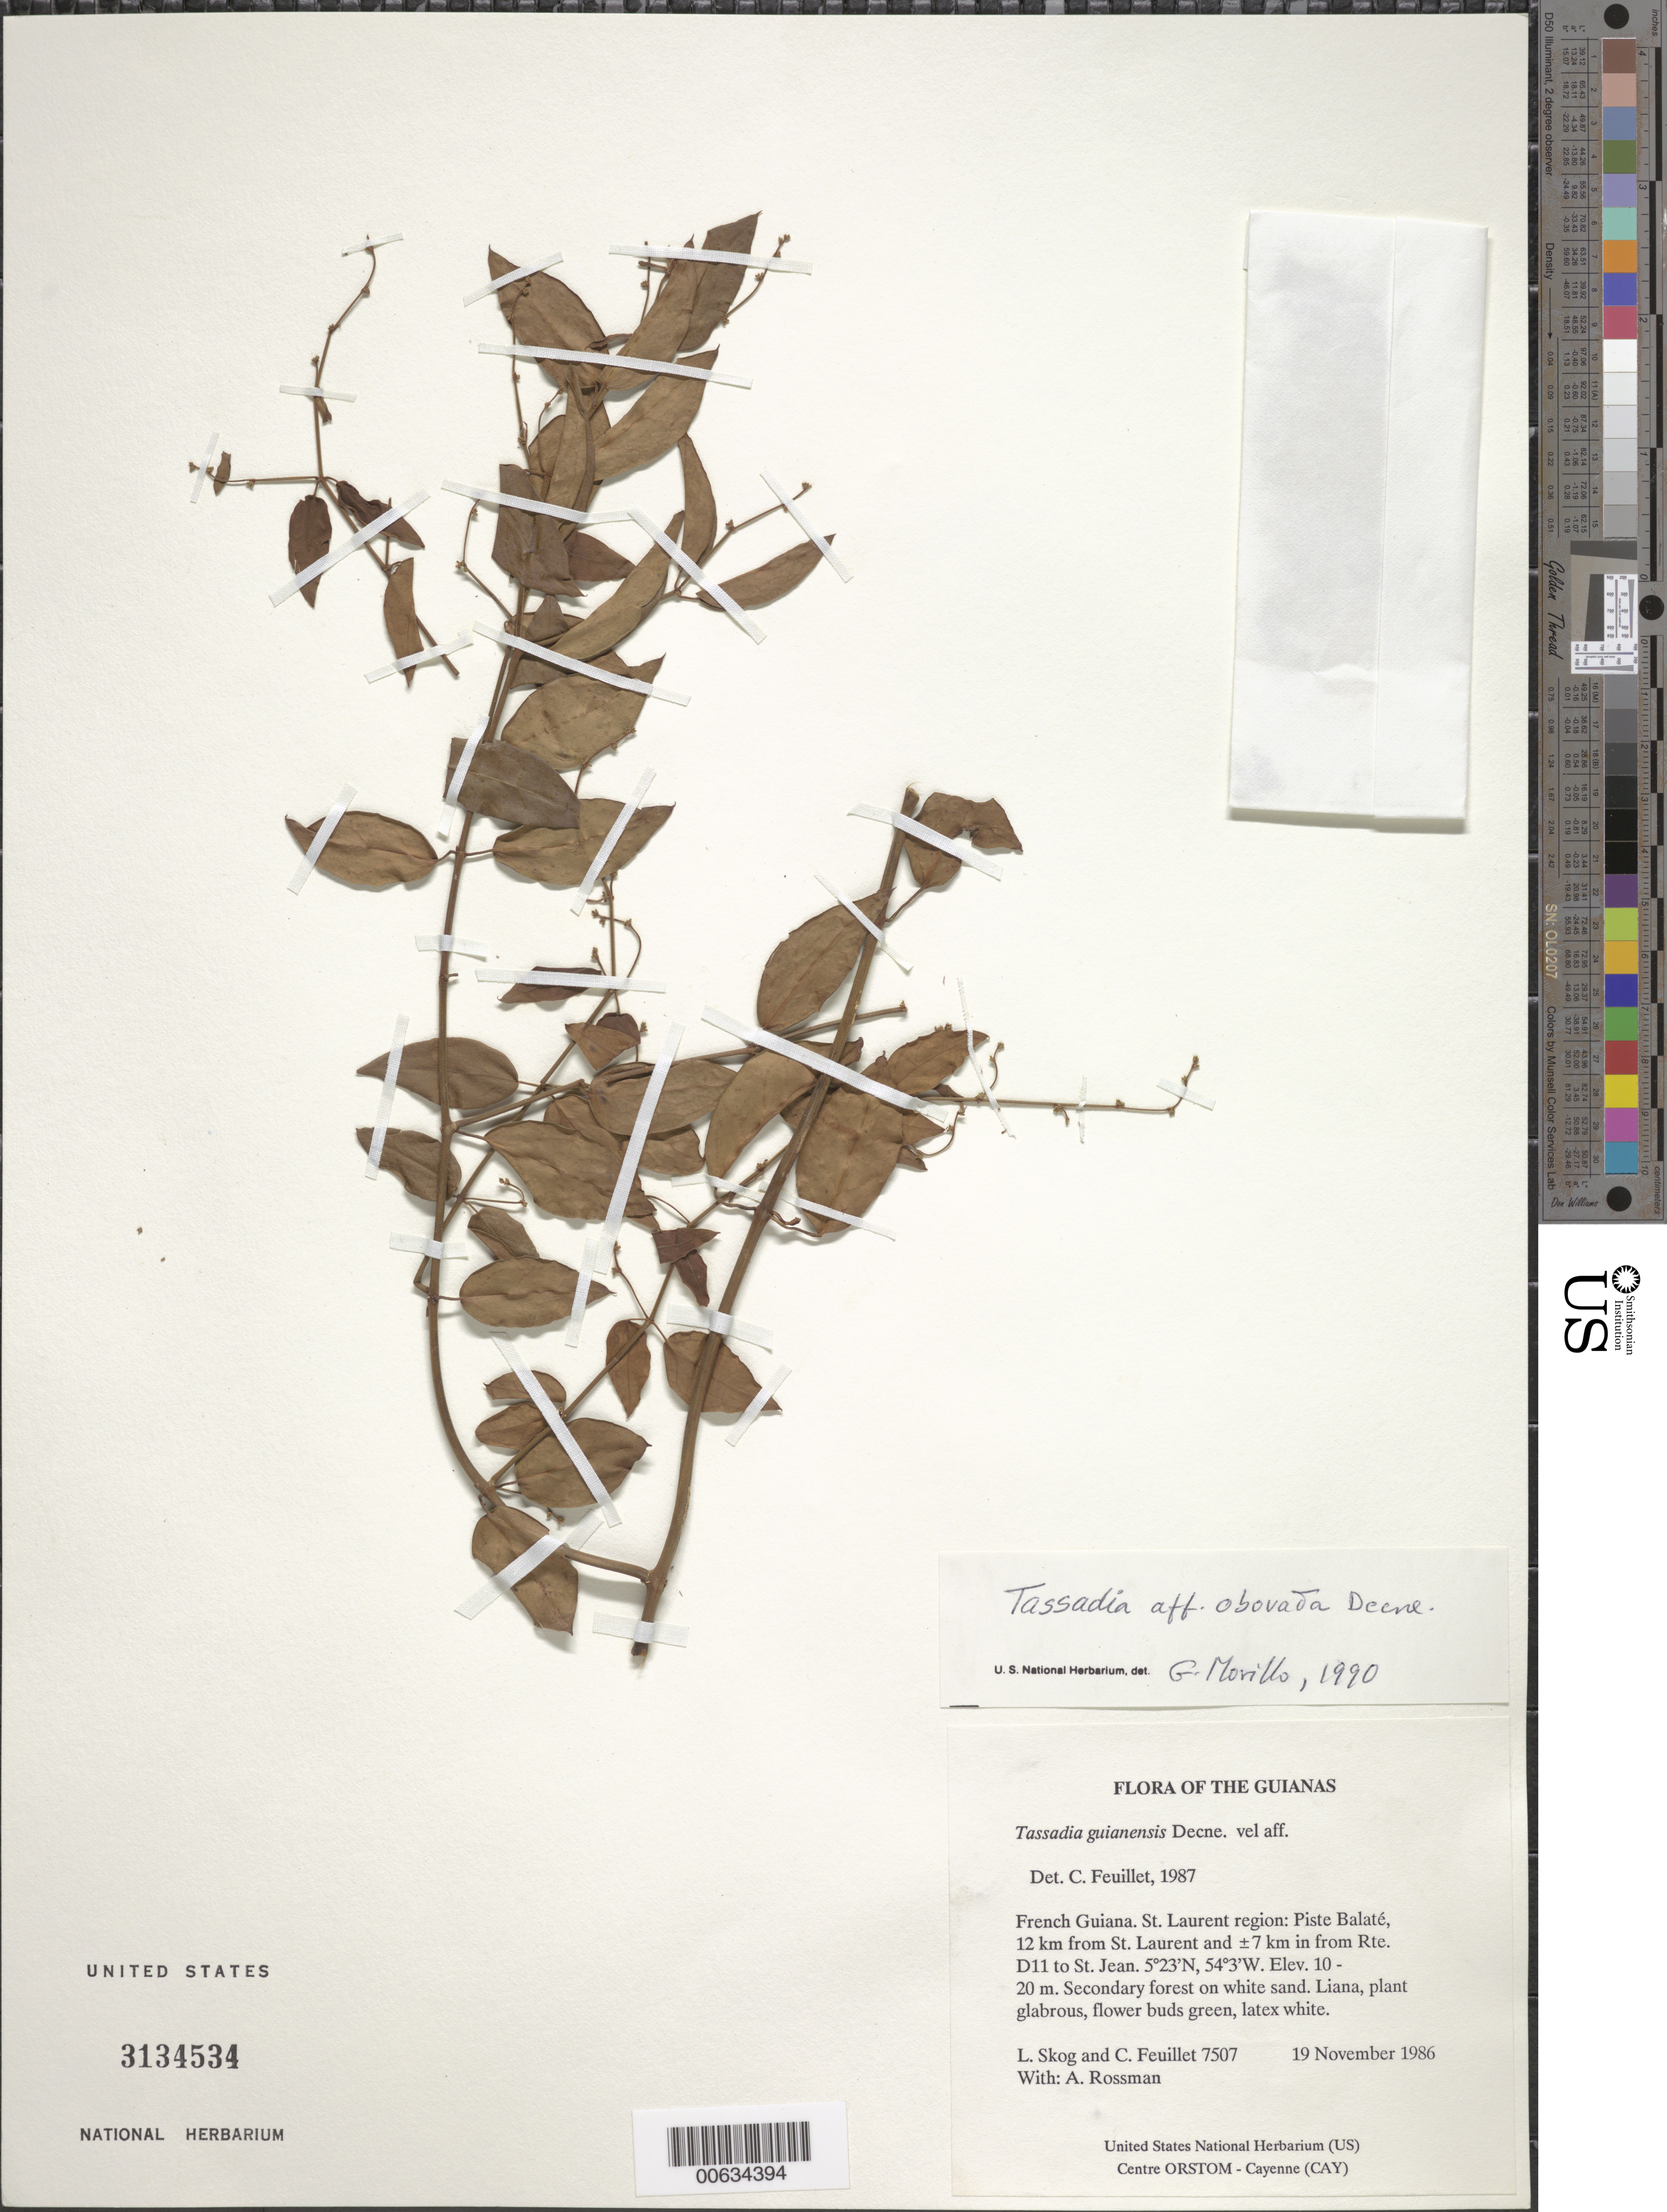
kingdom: Plantae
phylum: Tracheophyta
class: Magnoliopsida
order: Gentianales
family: Apocynaceae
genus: Tassadia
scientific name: Tassadia obovata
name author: Decne.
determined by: Morillo, G. N.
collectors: L. E. Skog, C. Feuillet & A. Rossman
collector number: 7507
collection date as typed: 19 November 1986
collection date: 1986-11-19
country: French Guiana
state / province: Saint-Laurent-du-Maroni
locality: Piste Balaté, 12 km from St. Laurent and ±7 km in from Rte. D11 to St. Jean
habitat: Secondary forest on white sand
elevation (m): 10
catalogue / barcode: US 3134534